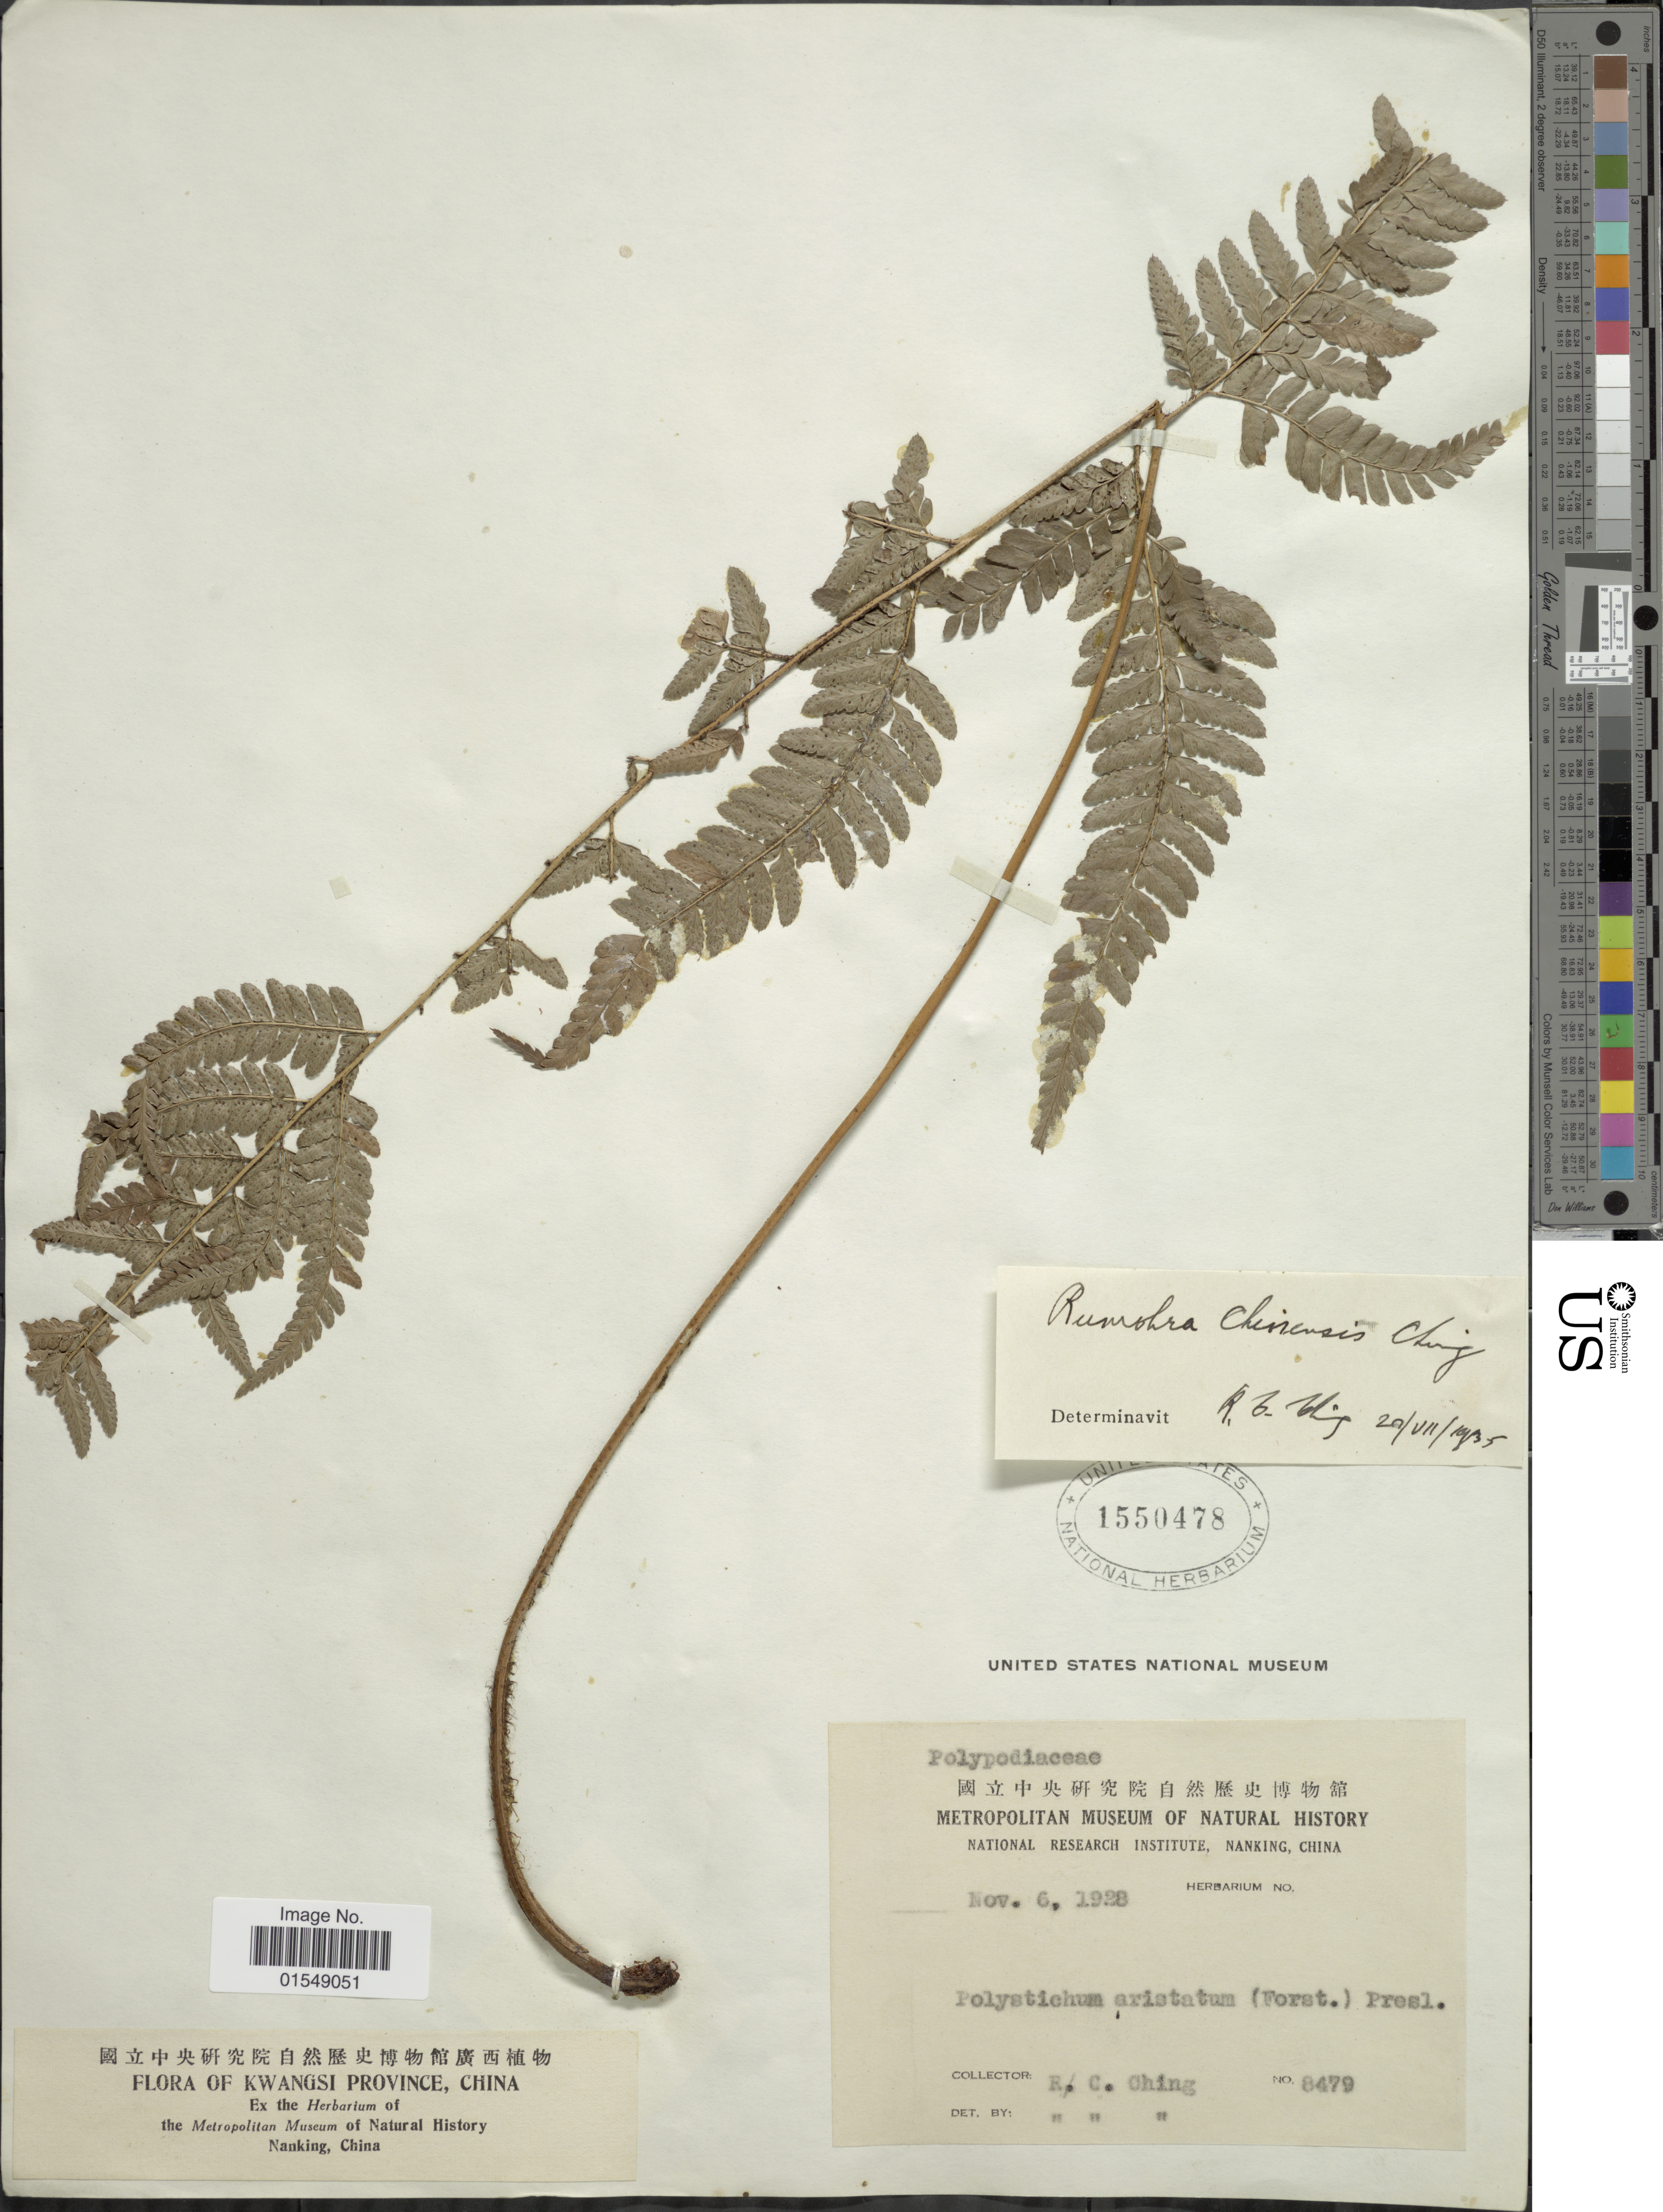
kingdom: Plantae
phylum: Tracheophyta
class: Polypodiopsida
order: Polypodiales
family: Dryopteridaceae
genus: Arachniodes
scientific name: Arachniodes chinensis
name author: (Rosenst.) Ching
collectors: R. C. Ching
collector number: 8479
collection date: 1928-11-06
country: China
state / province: Guangxi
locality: Kwangsi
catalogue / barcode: US 1550478